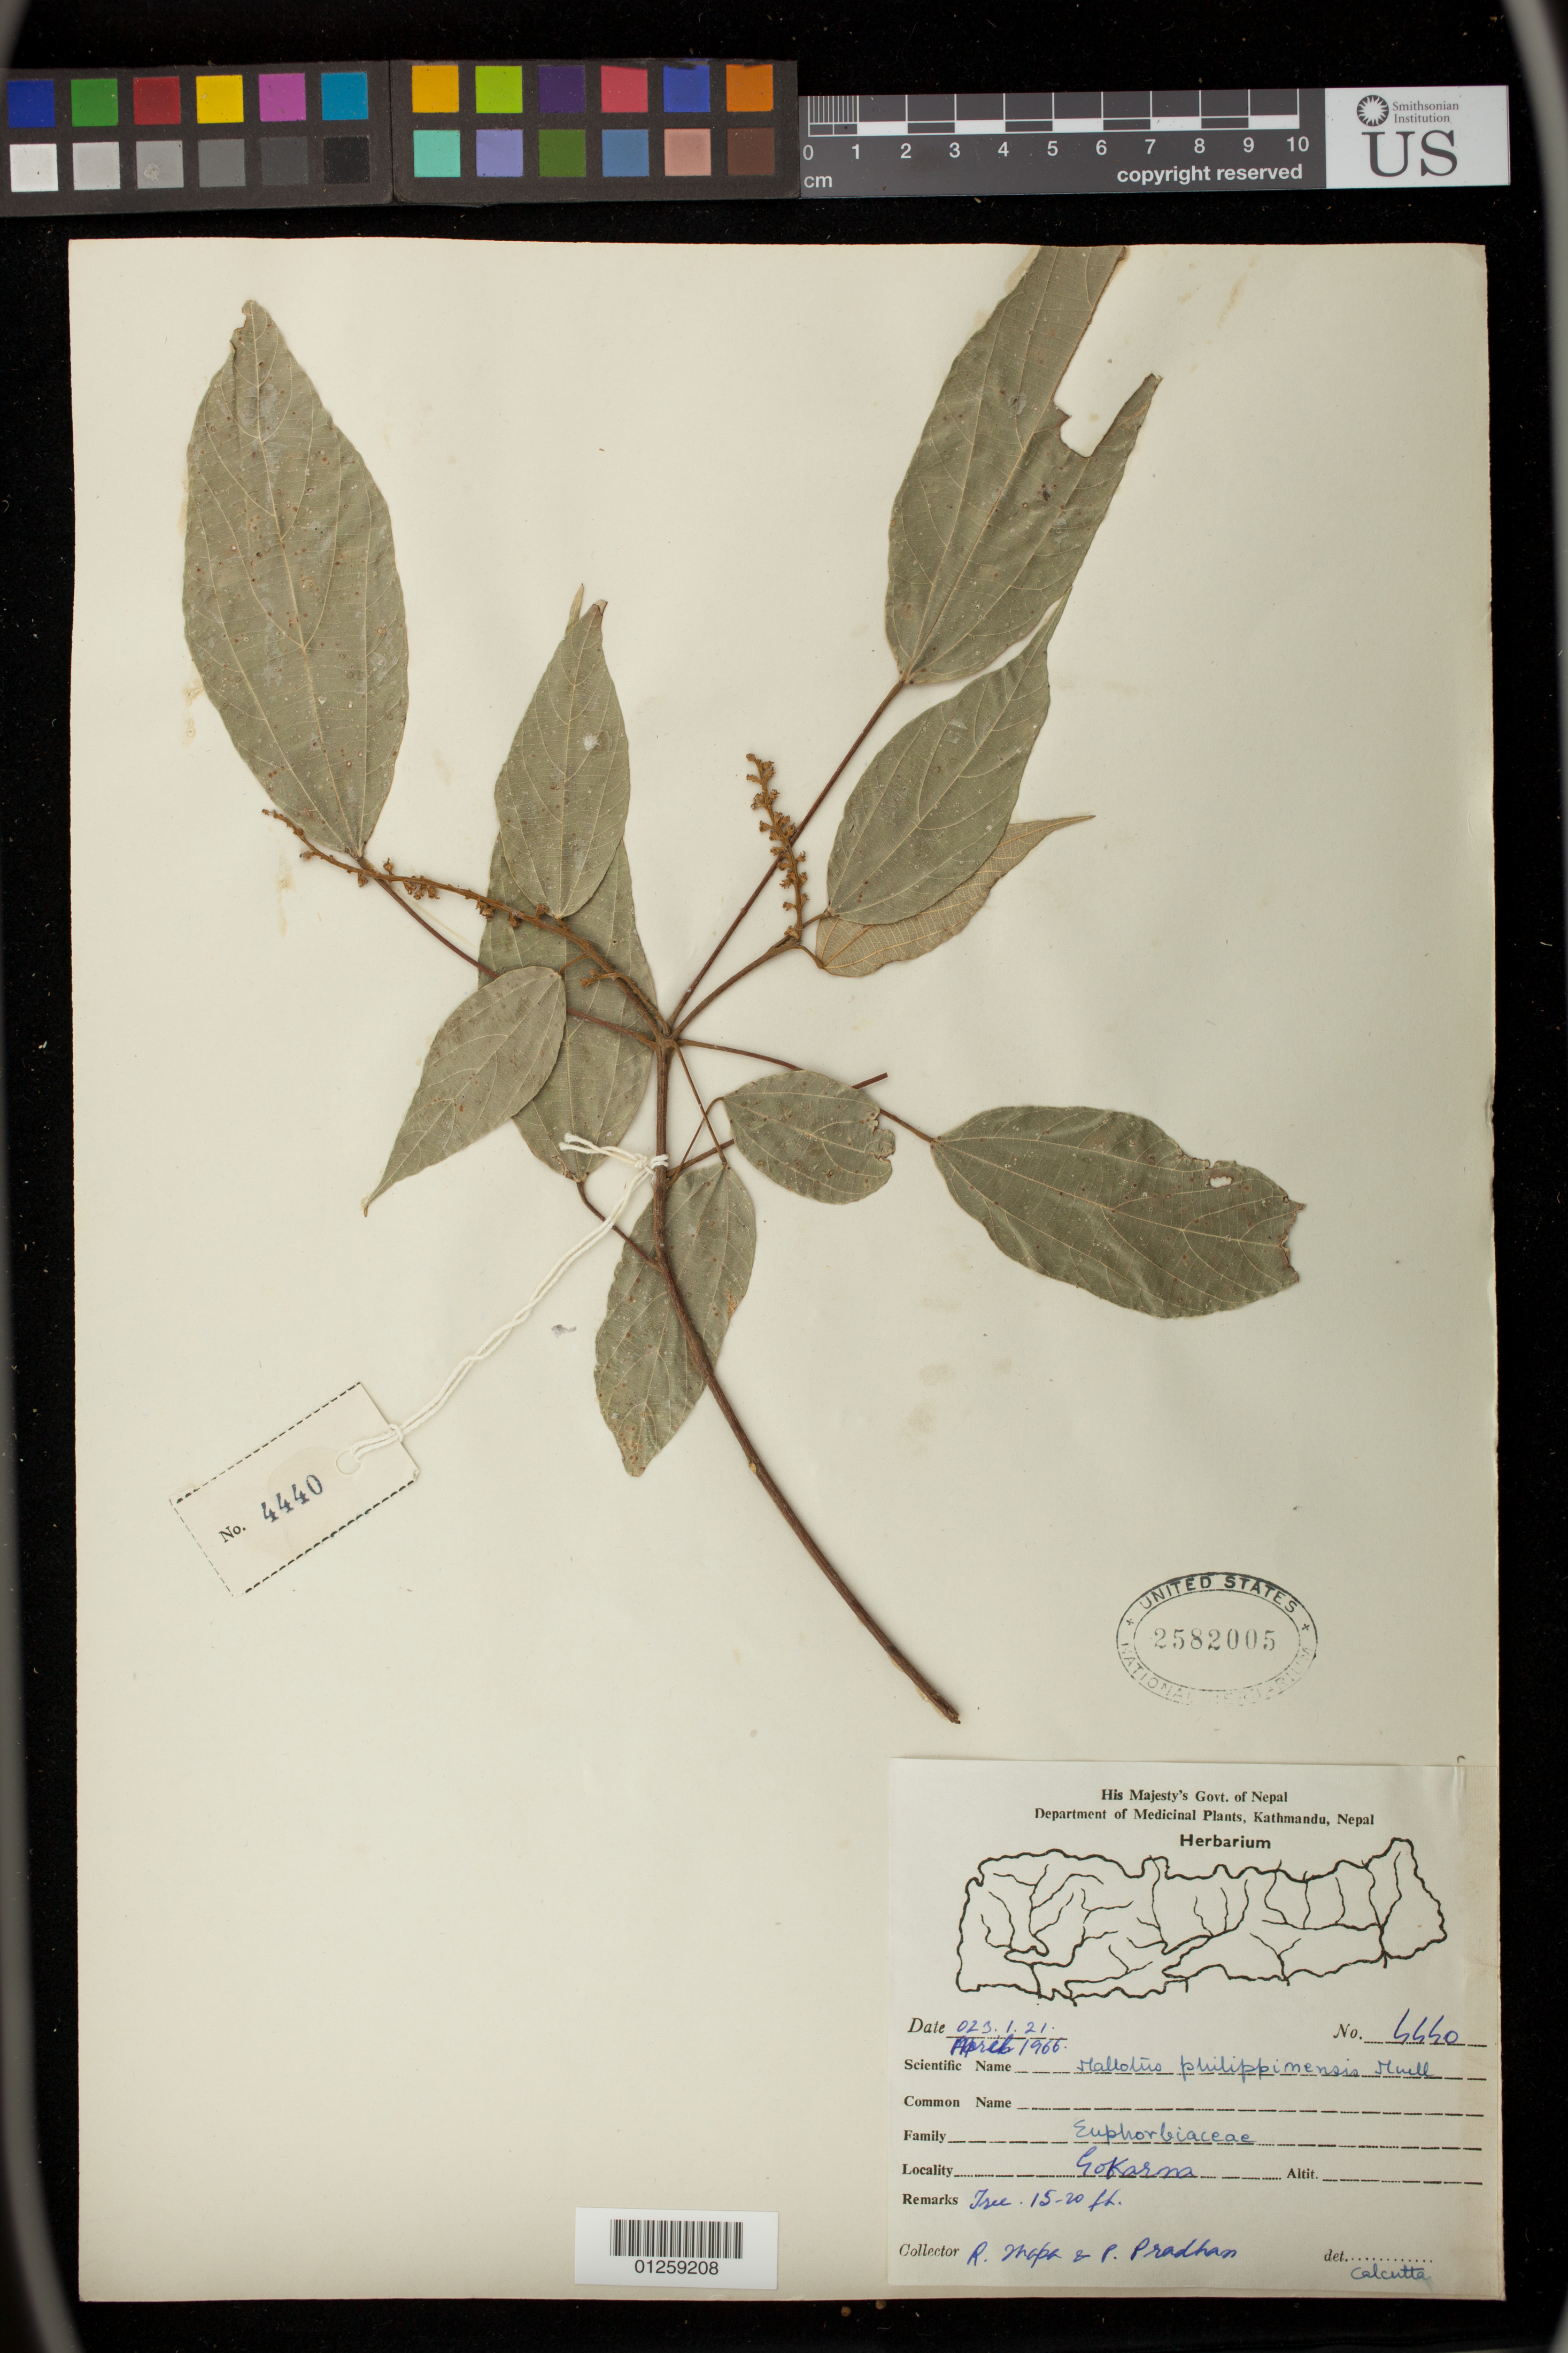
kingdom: Plantae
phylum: Tracheophyta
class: Magnoliopsida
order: Malpighiales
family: Euphorbiaceae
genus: Mallotus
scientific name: Mallotus philippensis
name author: (Lam.) Müll. Arg.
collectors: R. Thapa & P. Pradhan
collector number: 4440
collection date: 1966-04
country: Nepal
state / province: Central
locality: Gokarna. Kathmandu.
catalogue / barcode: US 2582005